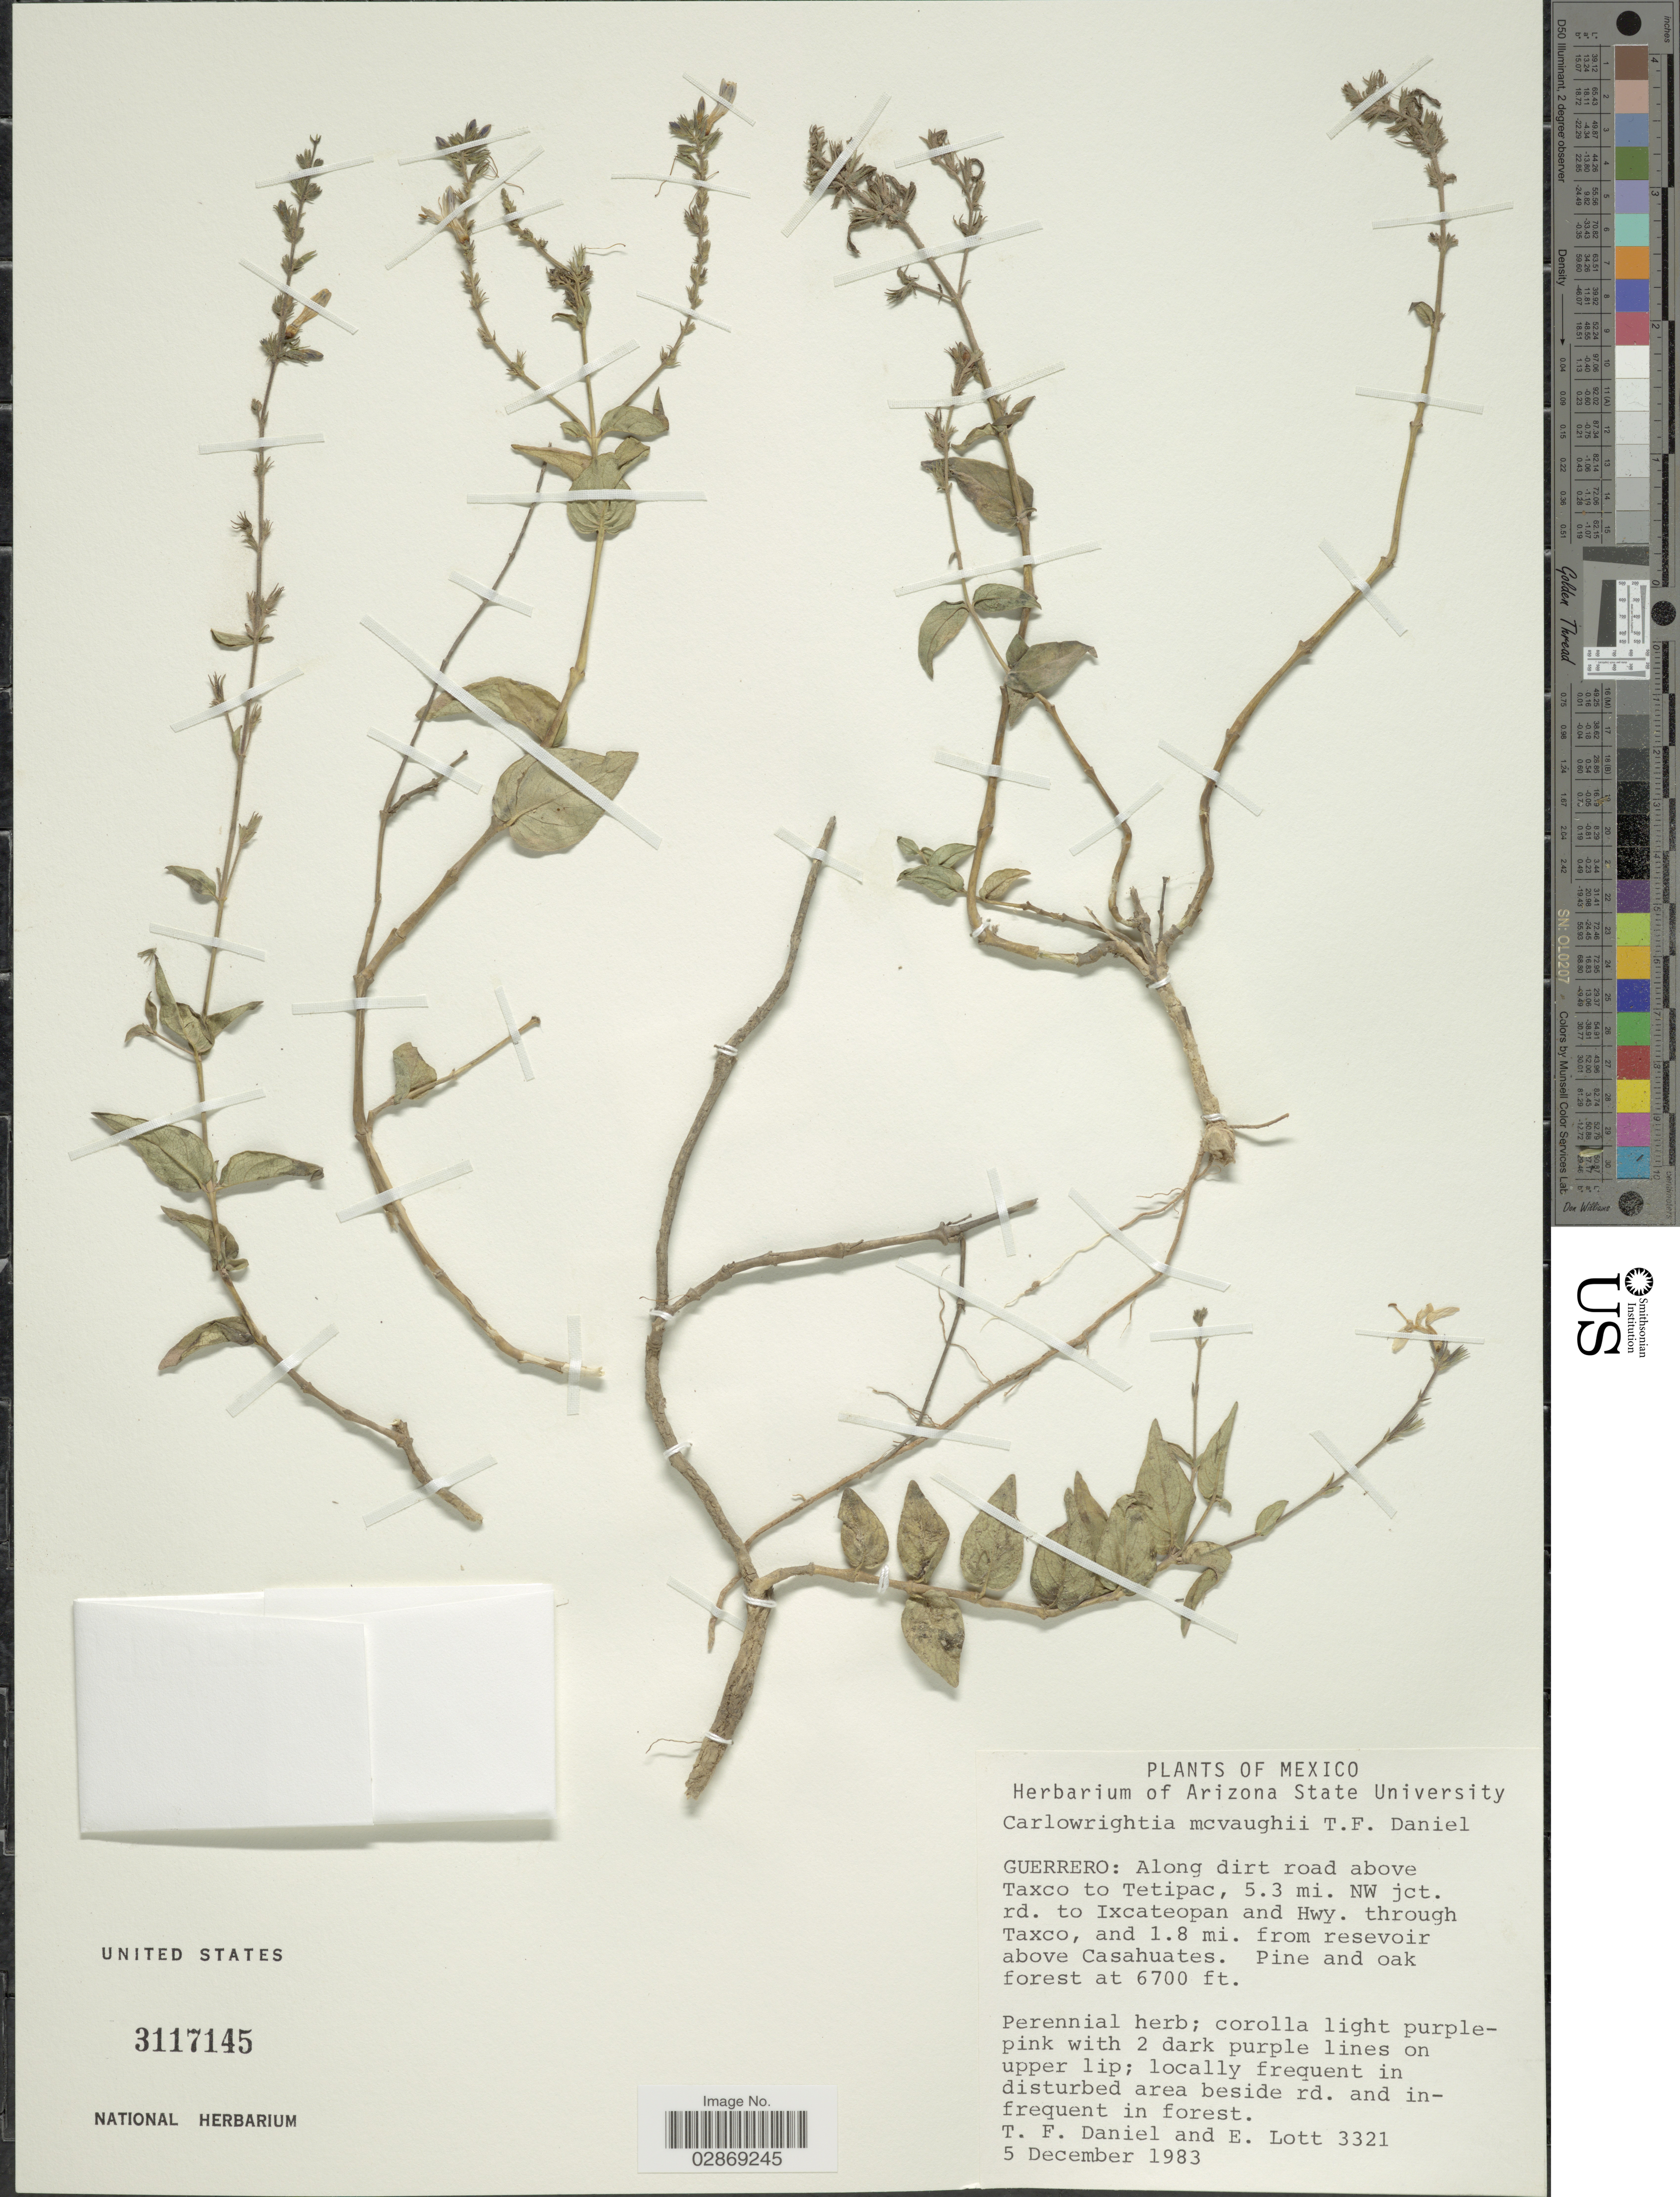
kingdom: Plantae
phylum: Tracheophyta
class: Magnoliopsida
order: Lamiales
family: Acanthaceae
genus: Carlowrightia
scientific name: Carlowrightia mcvaughii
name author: T.F. Daniel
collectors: T. F. Daniel & E. Lott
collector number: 3321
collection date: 1983-12-05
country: Mexico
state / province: Guerrero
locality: Along dirt road above Taxco to Tetipac, 5.3 mi. NW jct. rd. to Ixcateopan and Hwy. through Taxco, and 1.8 mi. from reservoir above Casahuates.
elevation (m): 2042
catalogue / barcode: US 3117145